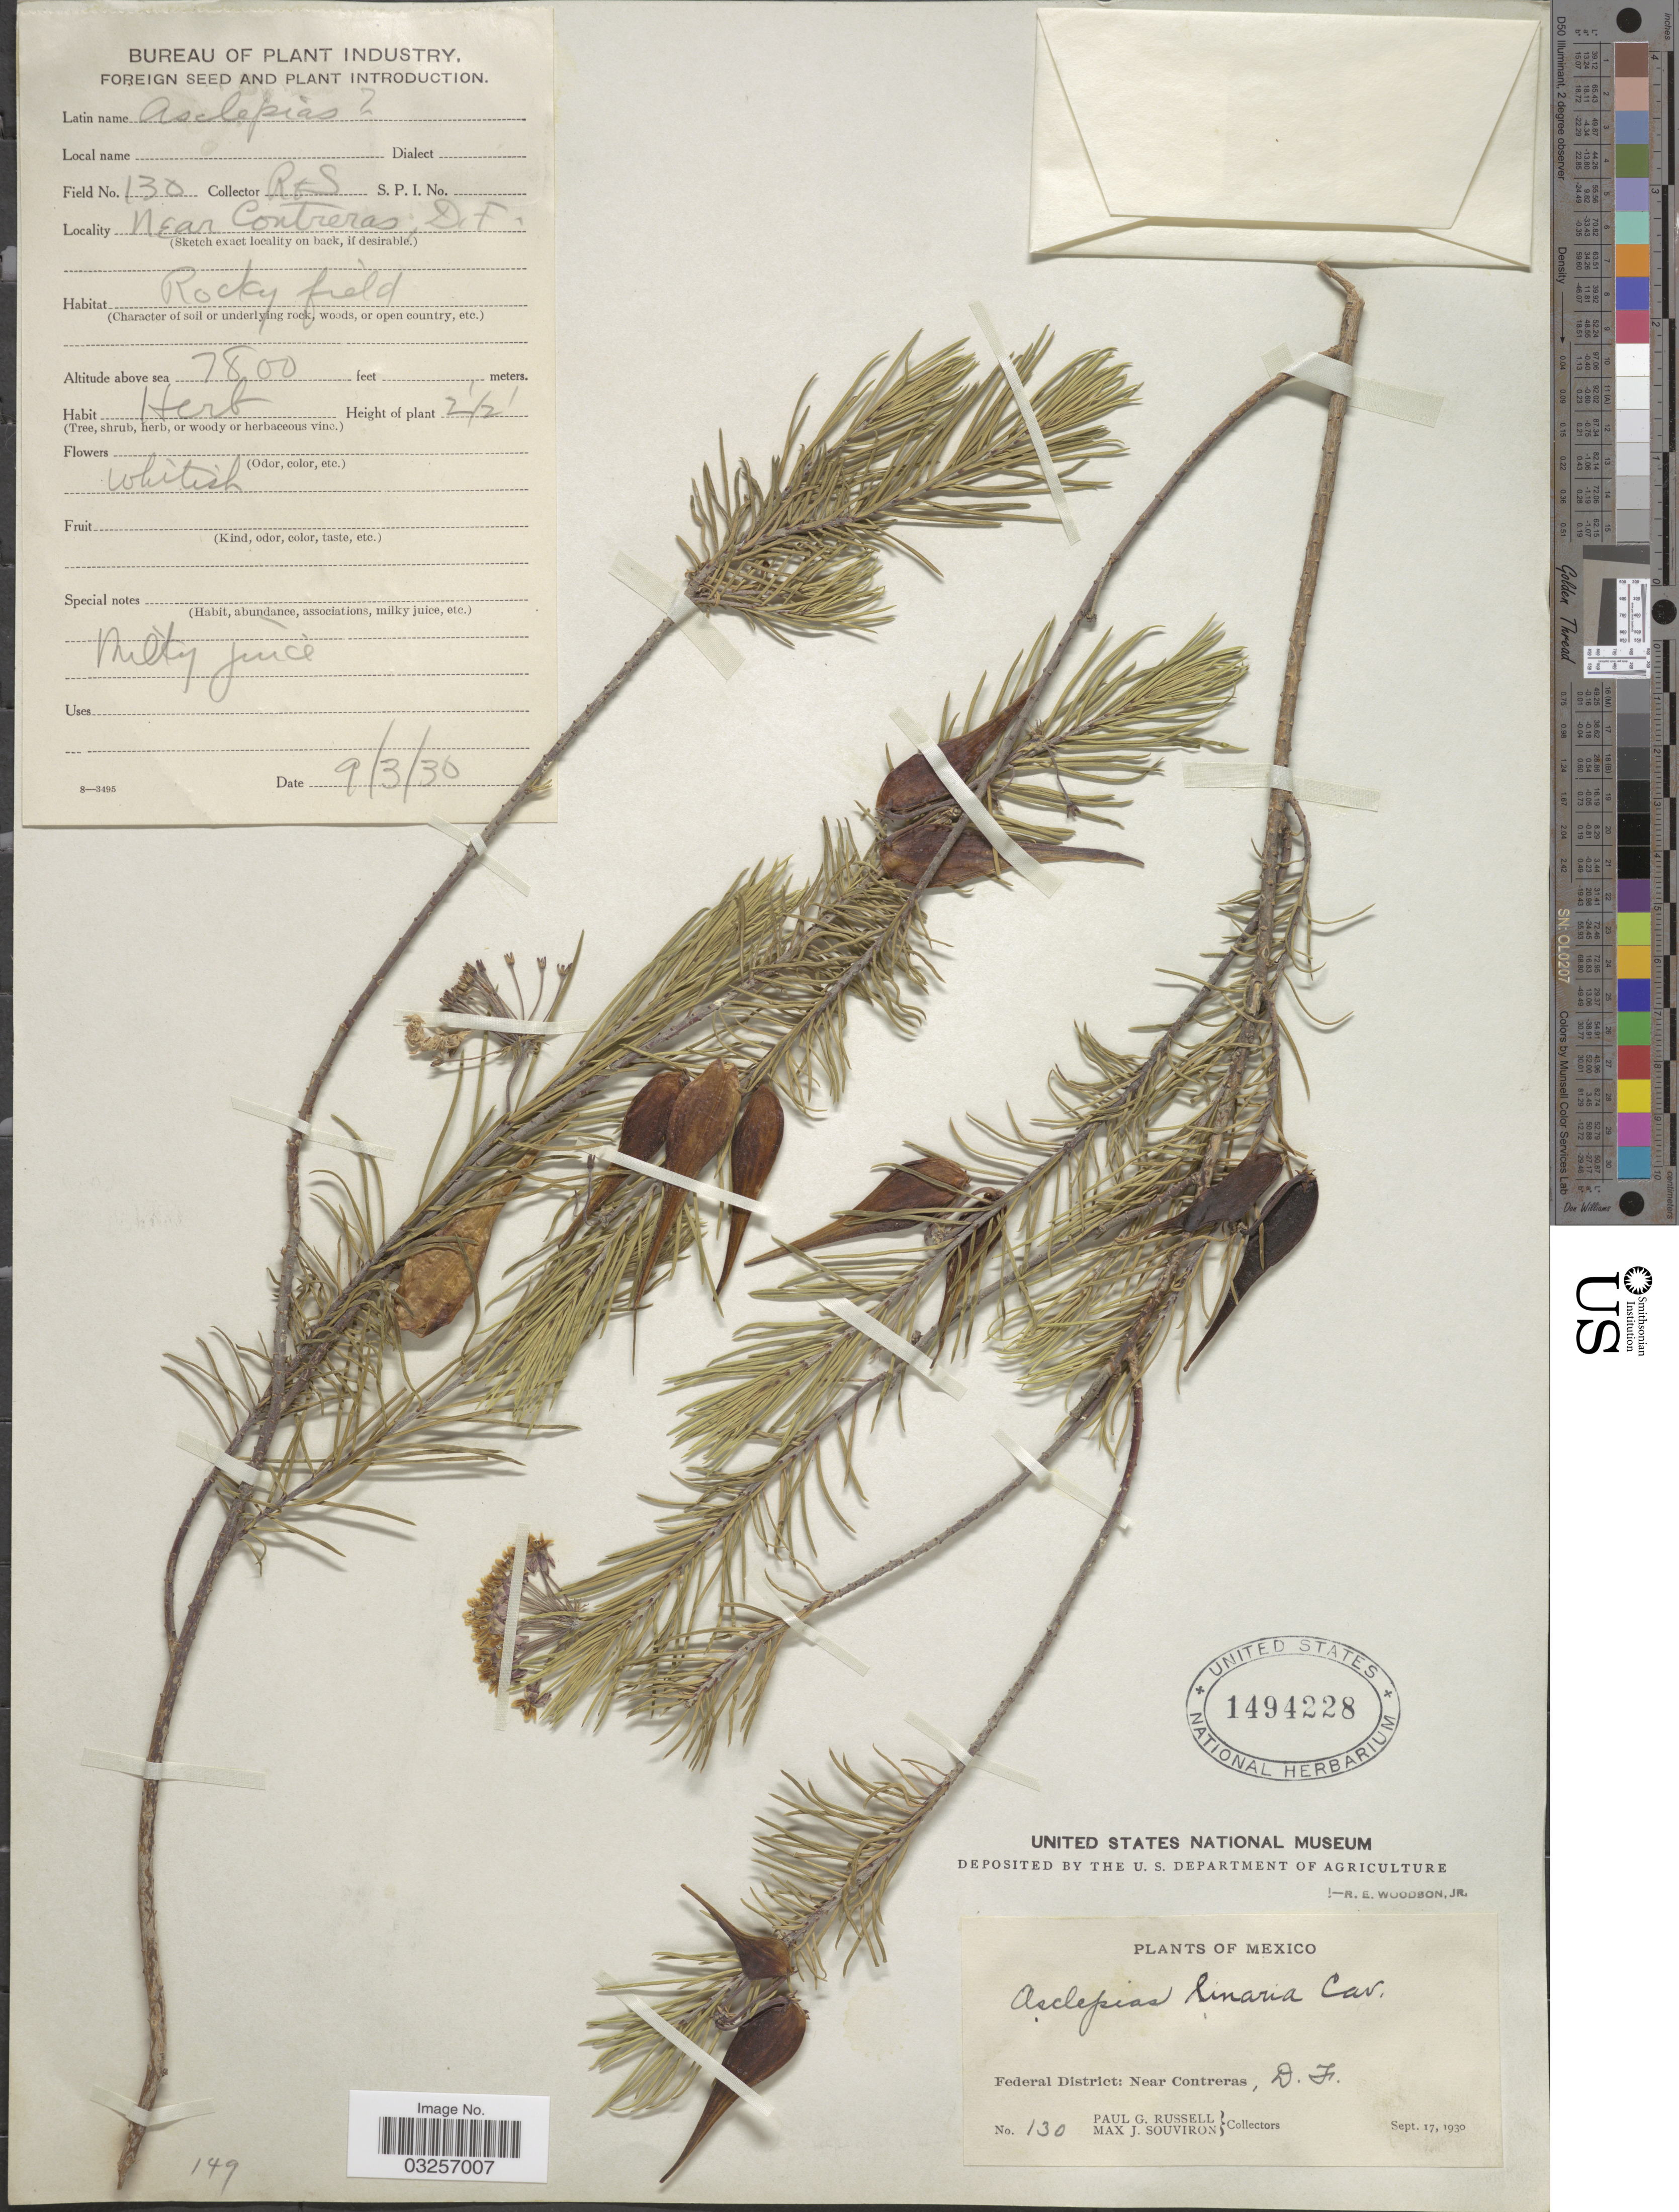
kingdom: Plantae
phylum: Tracheophyta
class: Magnoliopsida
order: Gentianales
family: Apocynaceae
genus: Asclepias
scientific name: Asclepias linaria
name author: Cav.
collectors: P. G. Russell & M. J. Souviron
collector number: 130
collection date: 1930-09-17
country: Mexico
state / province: Distrito Federal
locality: Federal District: Near Contreras.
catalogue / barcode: US 1494228